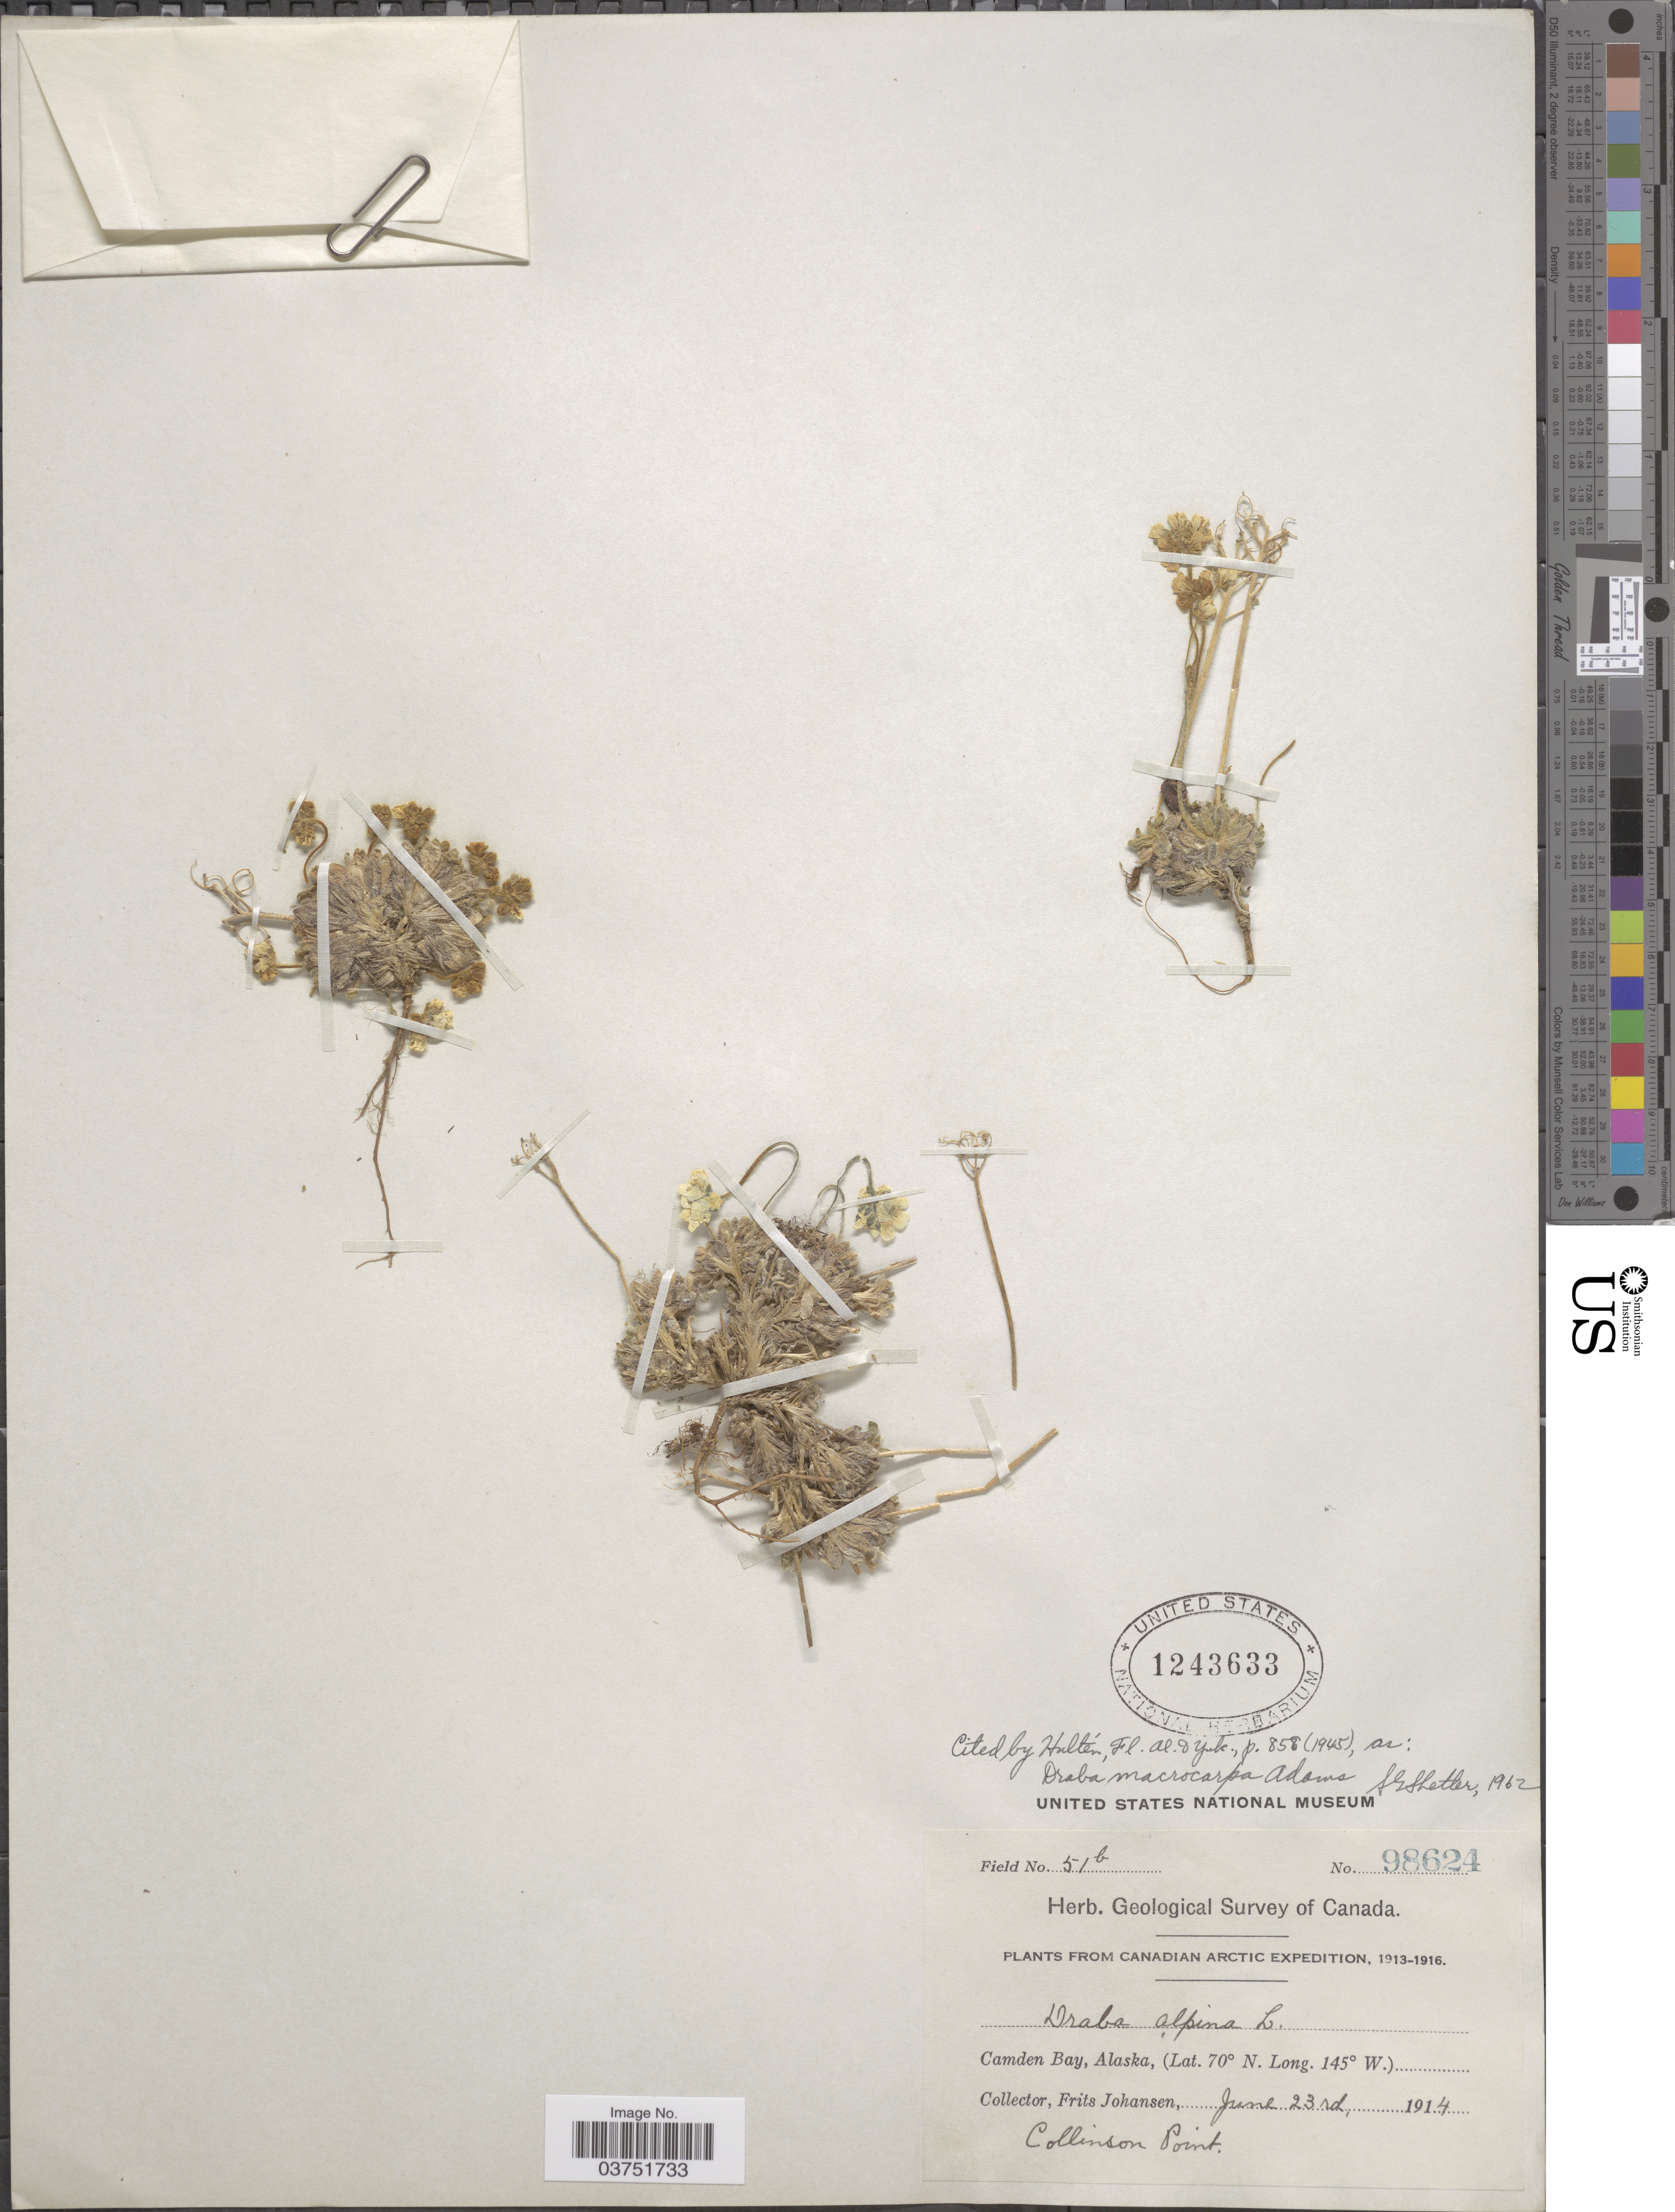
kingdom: Plantae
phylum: Tracheophyta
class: Magnoliopsida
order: Brassicales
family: Brassicaceae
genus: Draba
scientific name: Draba macrocarpa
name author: Adams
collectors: F. Johansen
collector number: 98624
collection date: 1914-06-23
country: United States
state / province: Alaska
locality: Camden Bay. Collinson Point.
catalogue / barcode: US 1243633